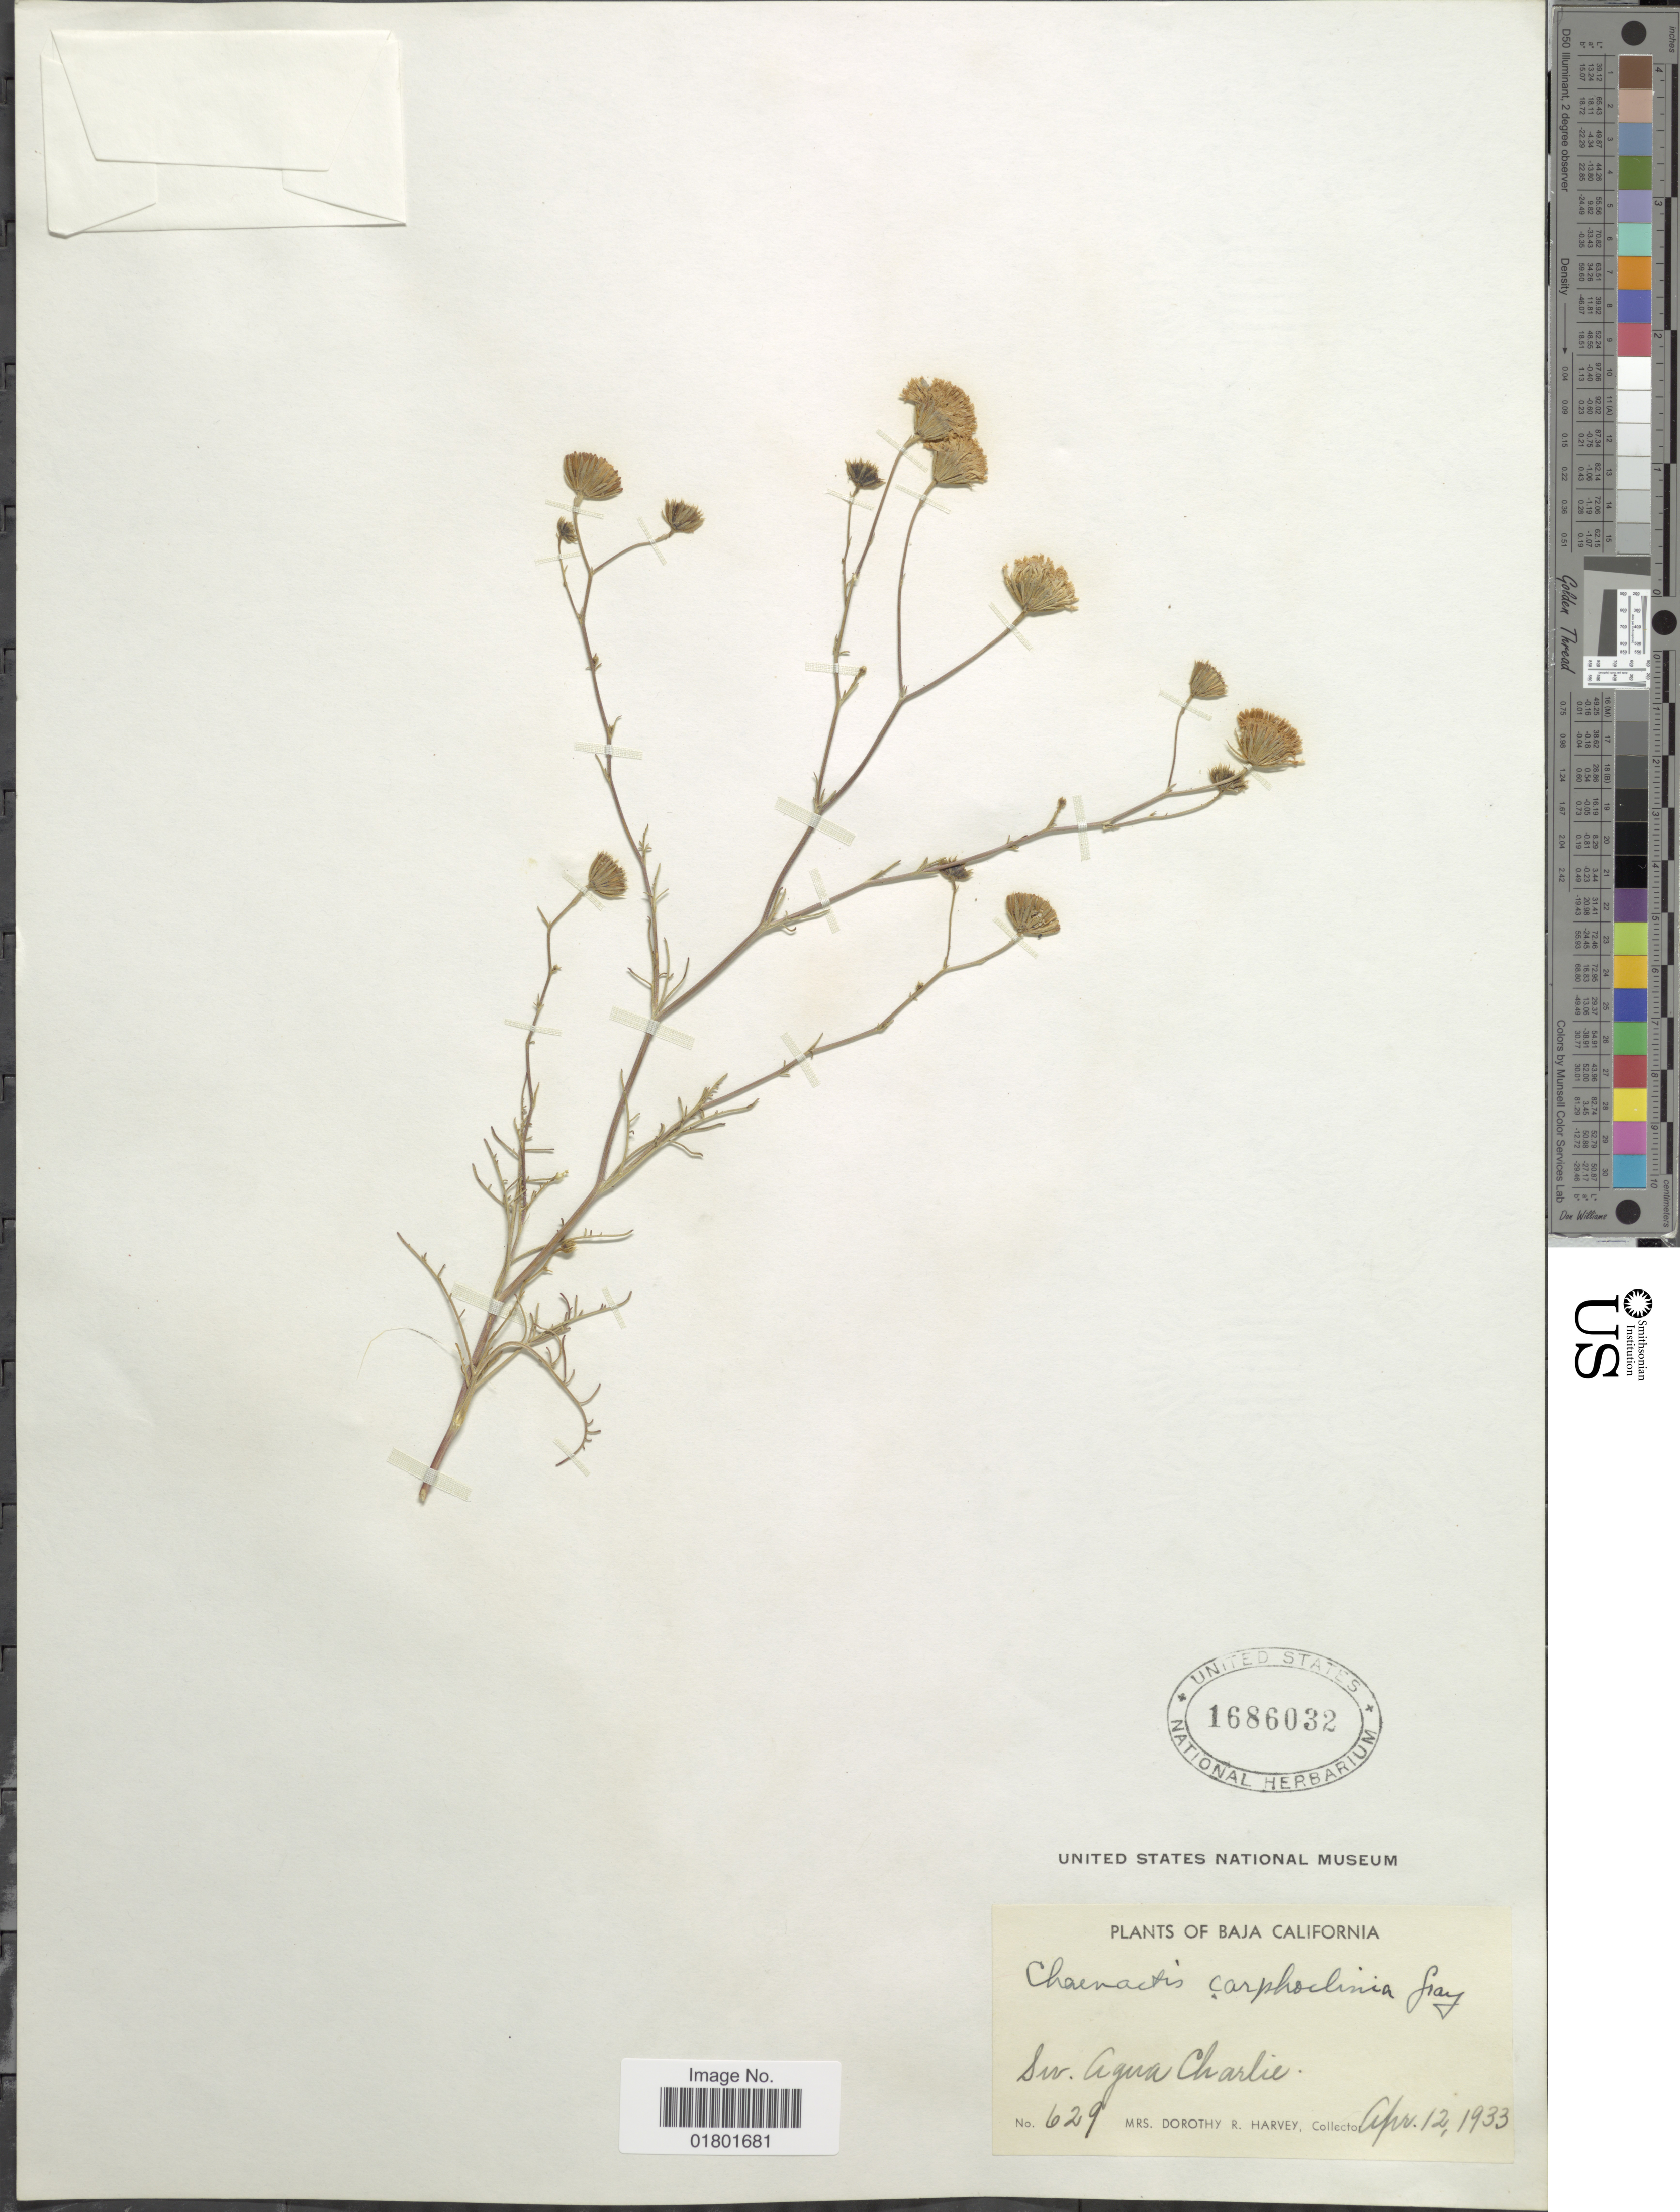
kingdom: Plantae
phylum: Tracheophyta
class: Magnoliopsida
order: Asterales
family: Asteraceae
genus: Chaenactis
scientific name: Chaenactis carphoclinia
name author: A. Gray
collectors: Harvey, Mrs. D. R.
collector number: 629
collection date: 1933-04-12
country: Mexico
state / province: Baja California Sur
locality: Sw. agua Charlie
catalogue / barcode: US 1686032